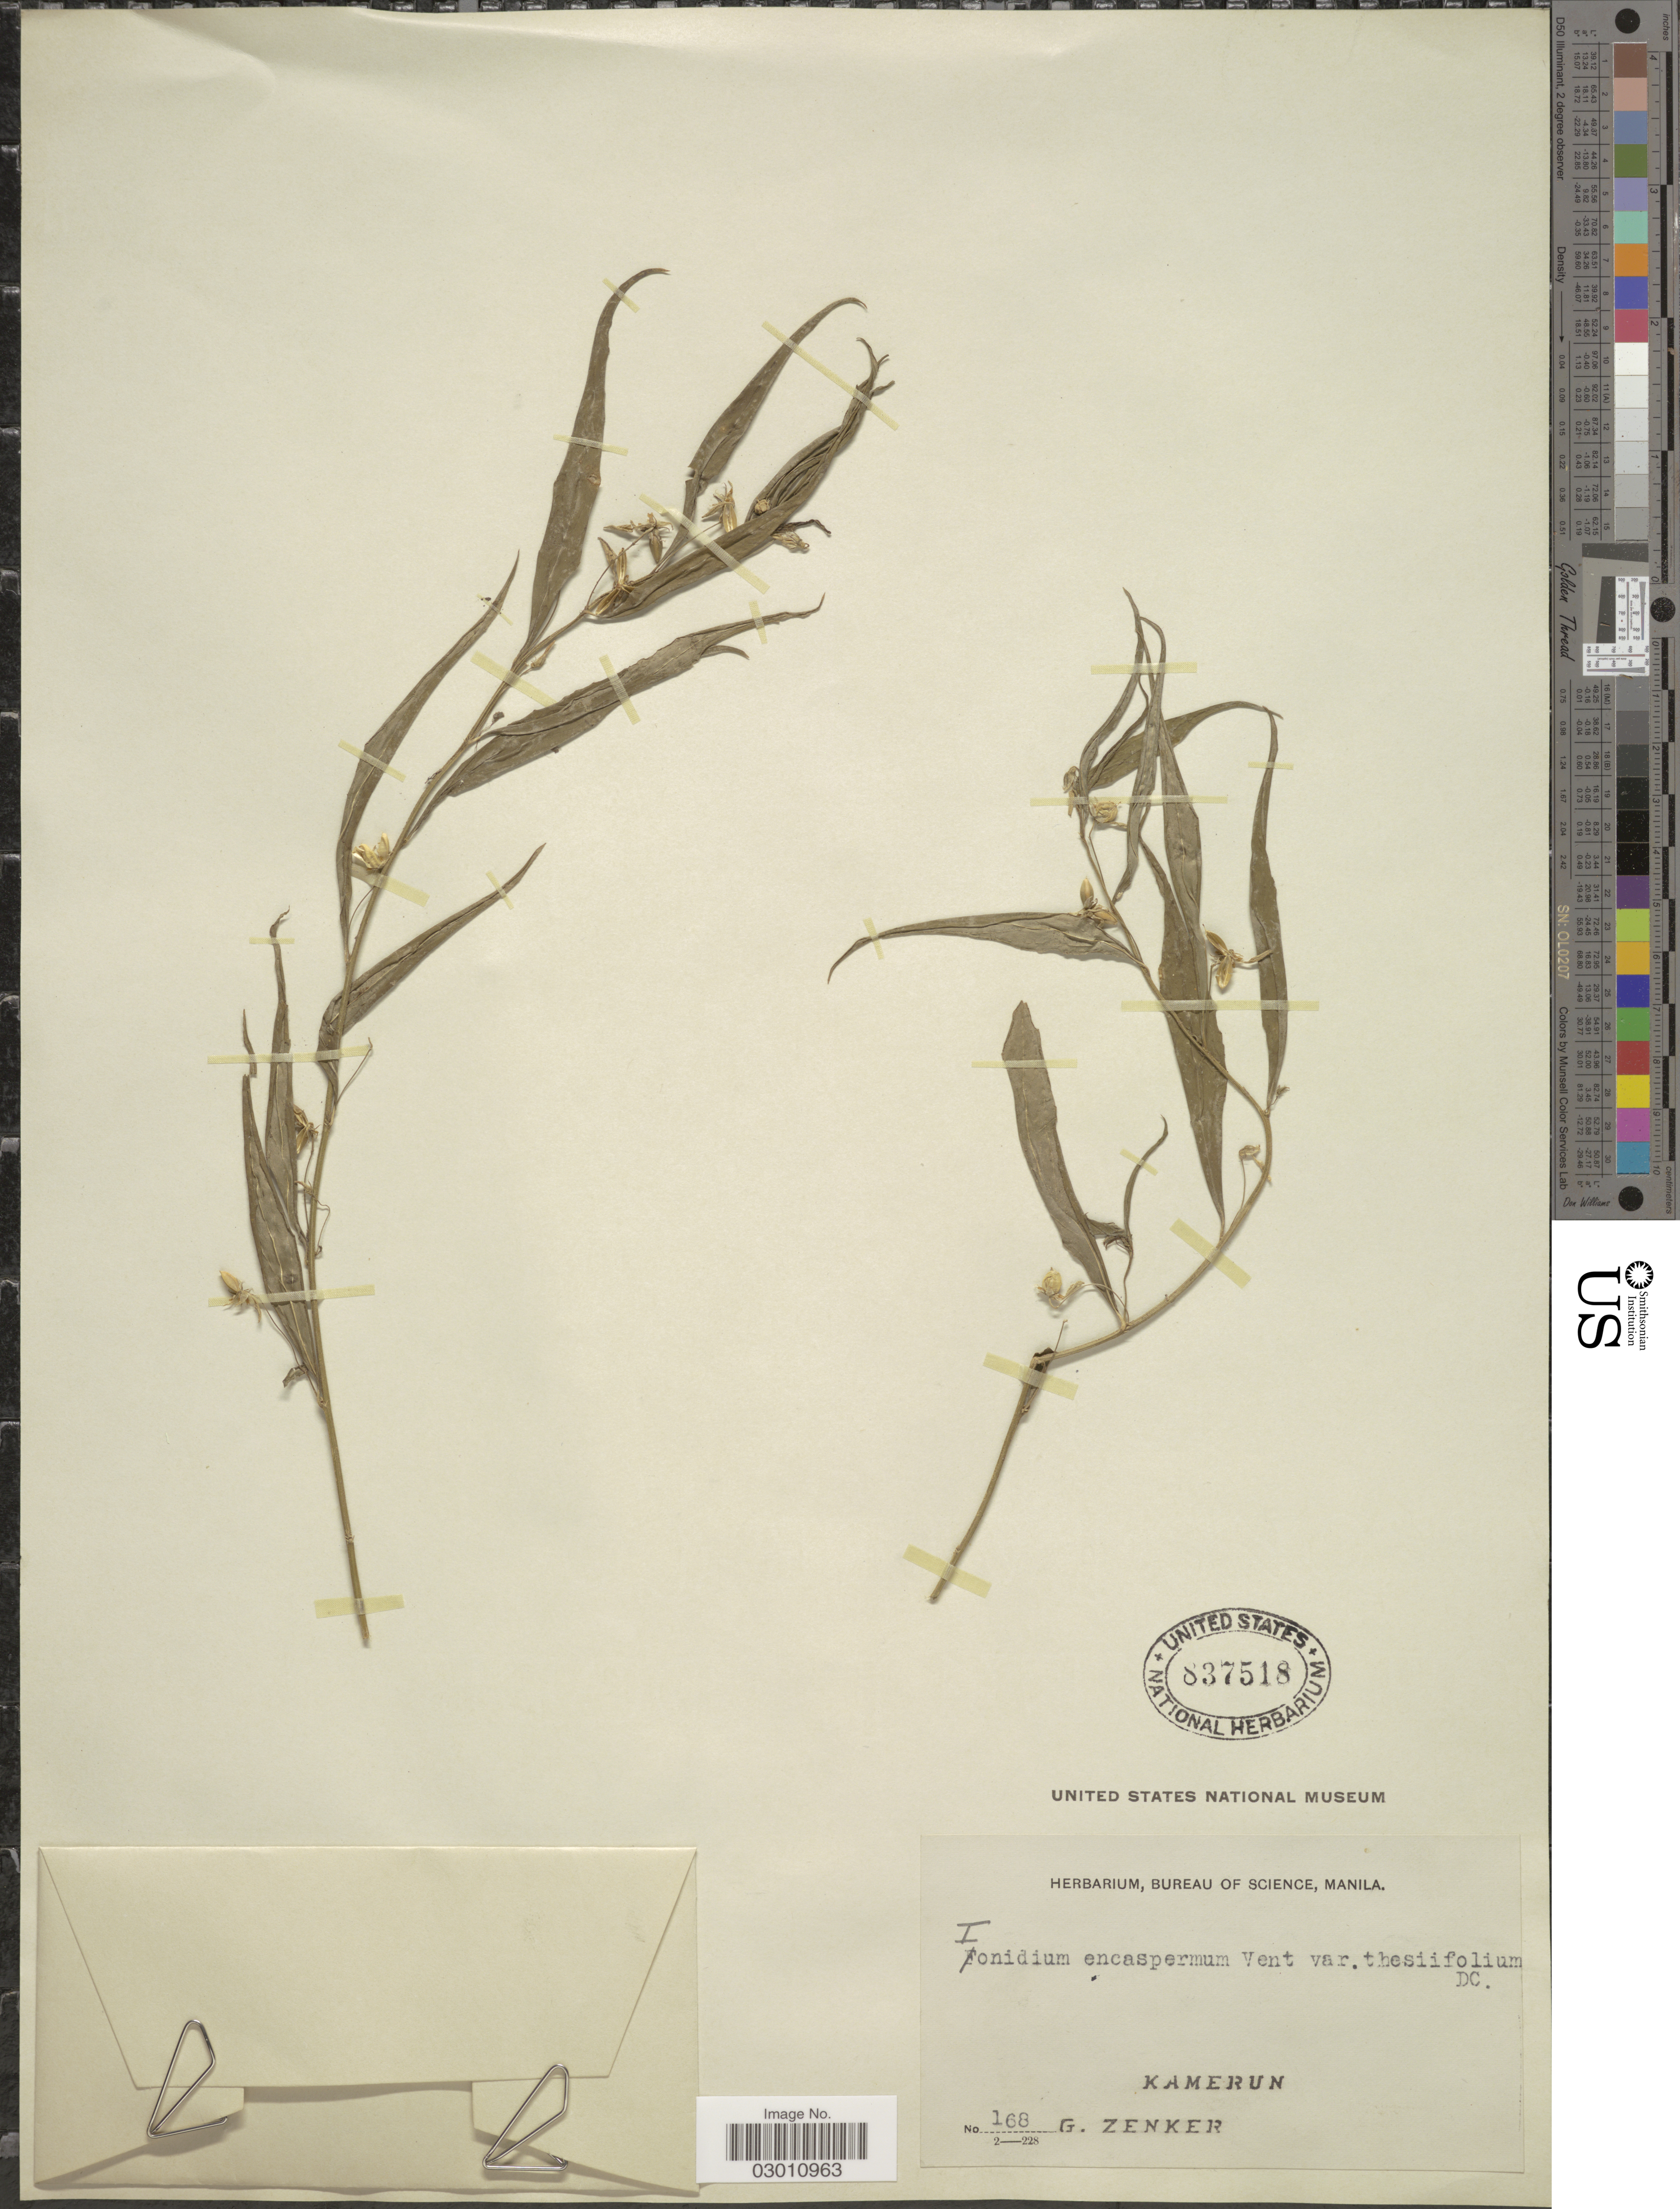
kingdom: Plantae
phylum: Tracheophyta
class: Magnoliopsida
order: Malpighiales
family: Violaceae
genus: Pigea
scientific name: Pigea enneasperma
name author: (L.) P.I. Forst.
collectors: G. A. Zenker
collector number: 168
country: Cameroon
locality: Kamerun.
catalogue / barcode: US 837518